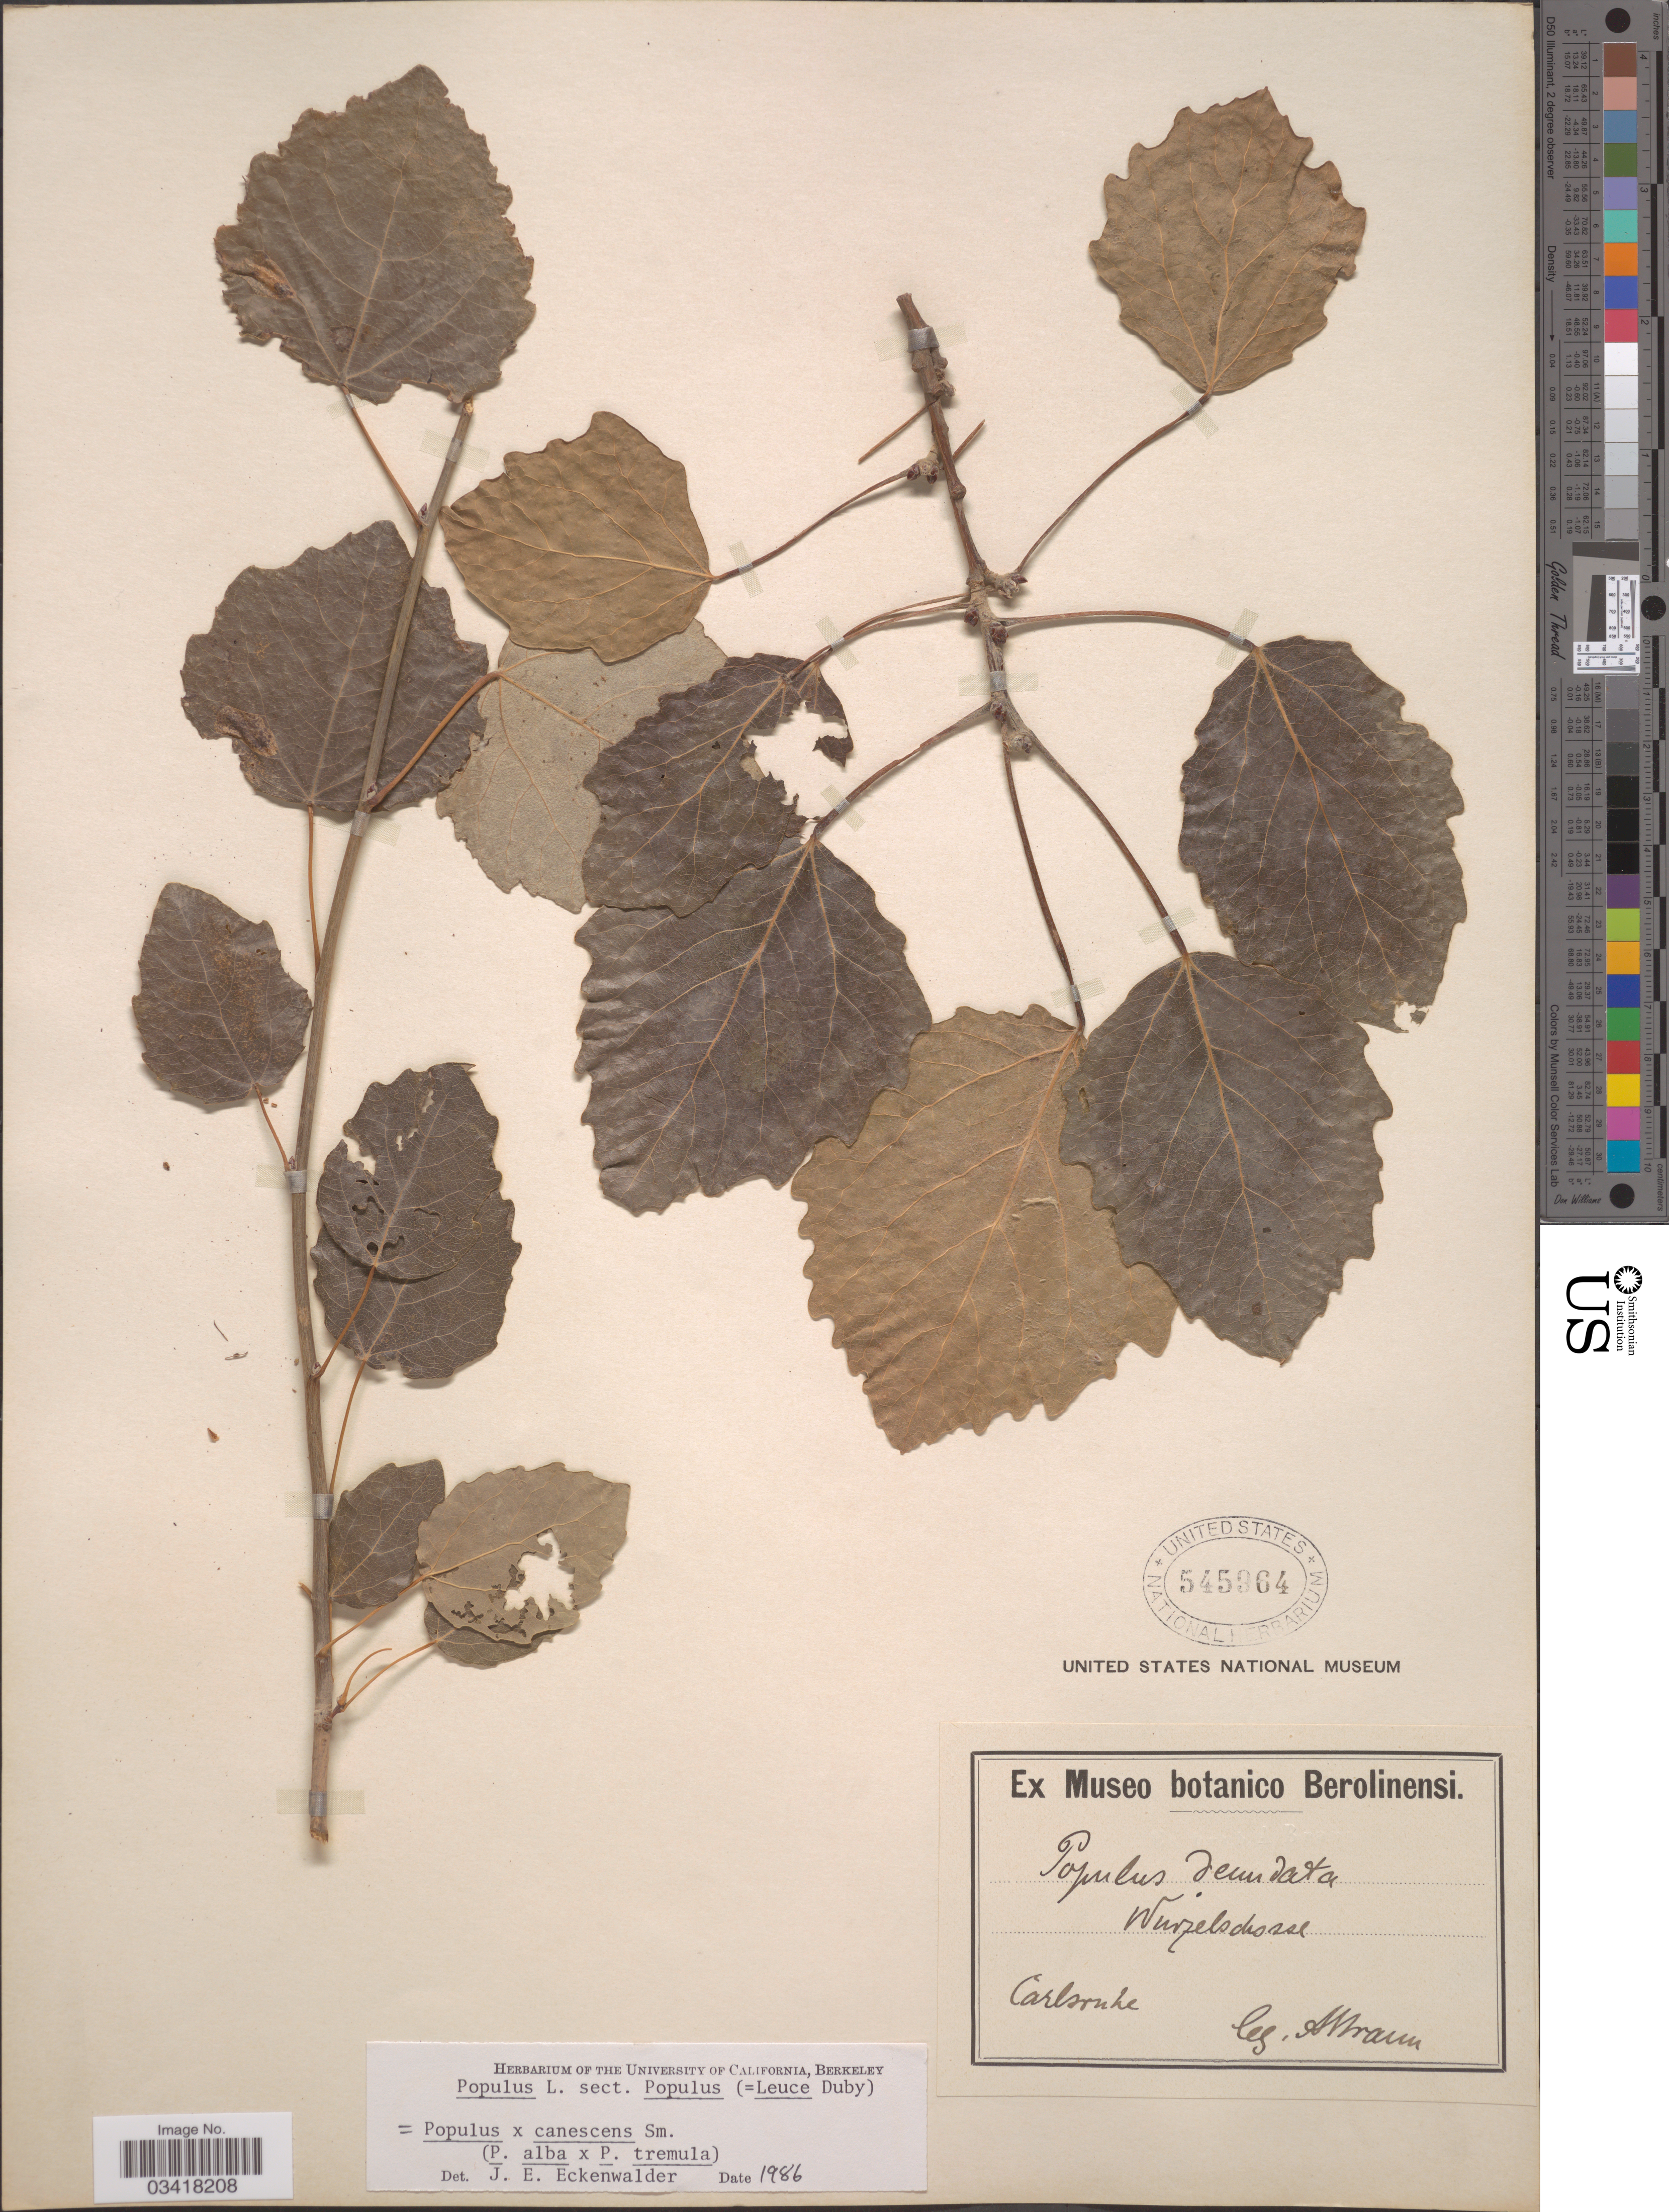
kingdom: Plantae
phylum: Tracheophyta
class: Magnoliopsida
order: Malpighiales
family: Salicaceae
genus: Populus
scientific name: Populus x canescens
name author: (Aiton) Sm.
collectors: A. Braun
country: Germany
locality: Carlsruhe.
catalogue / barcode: US 545964